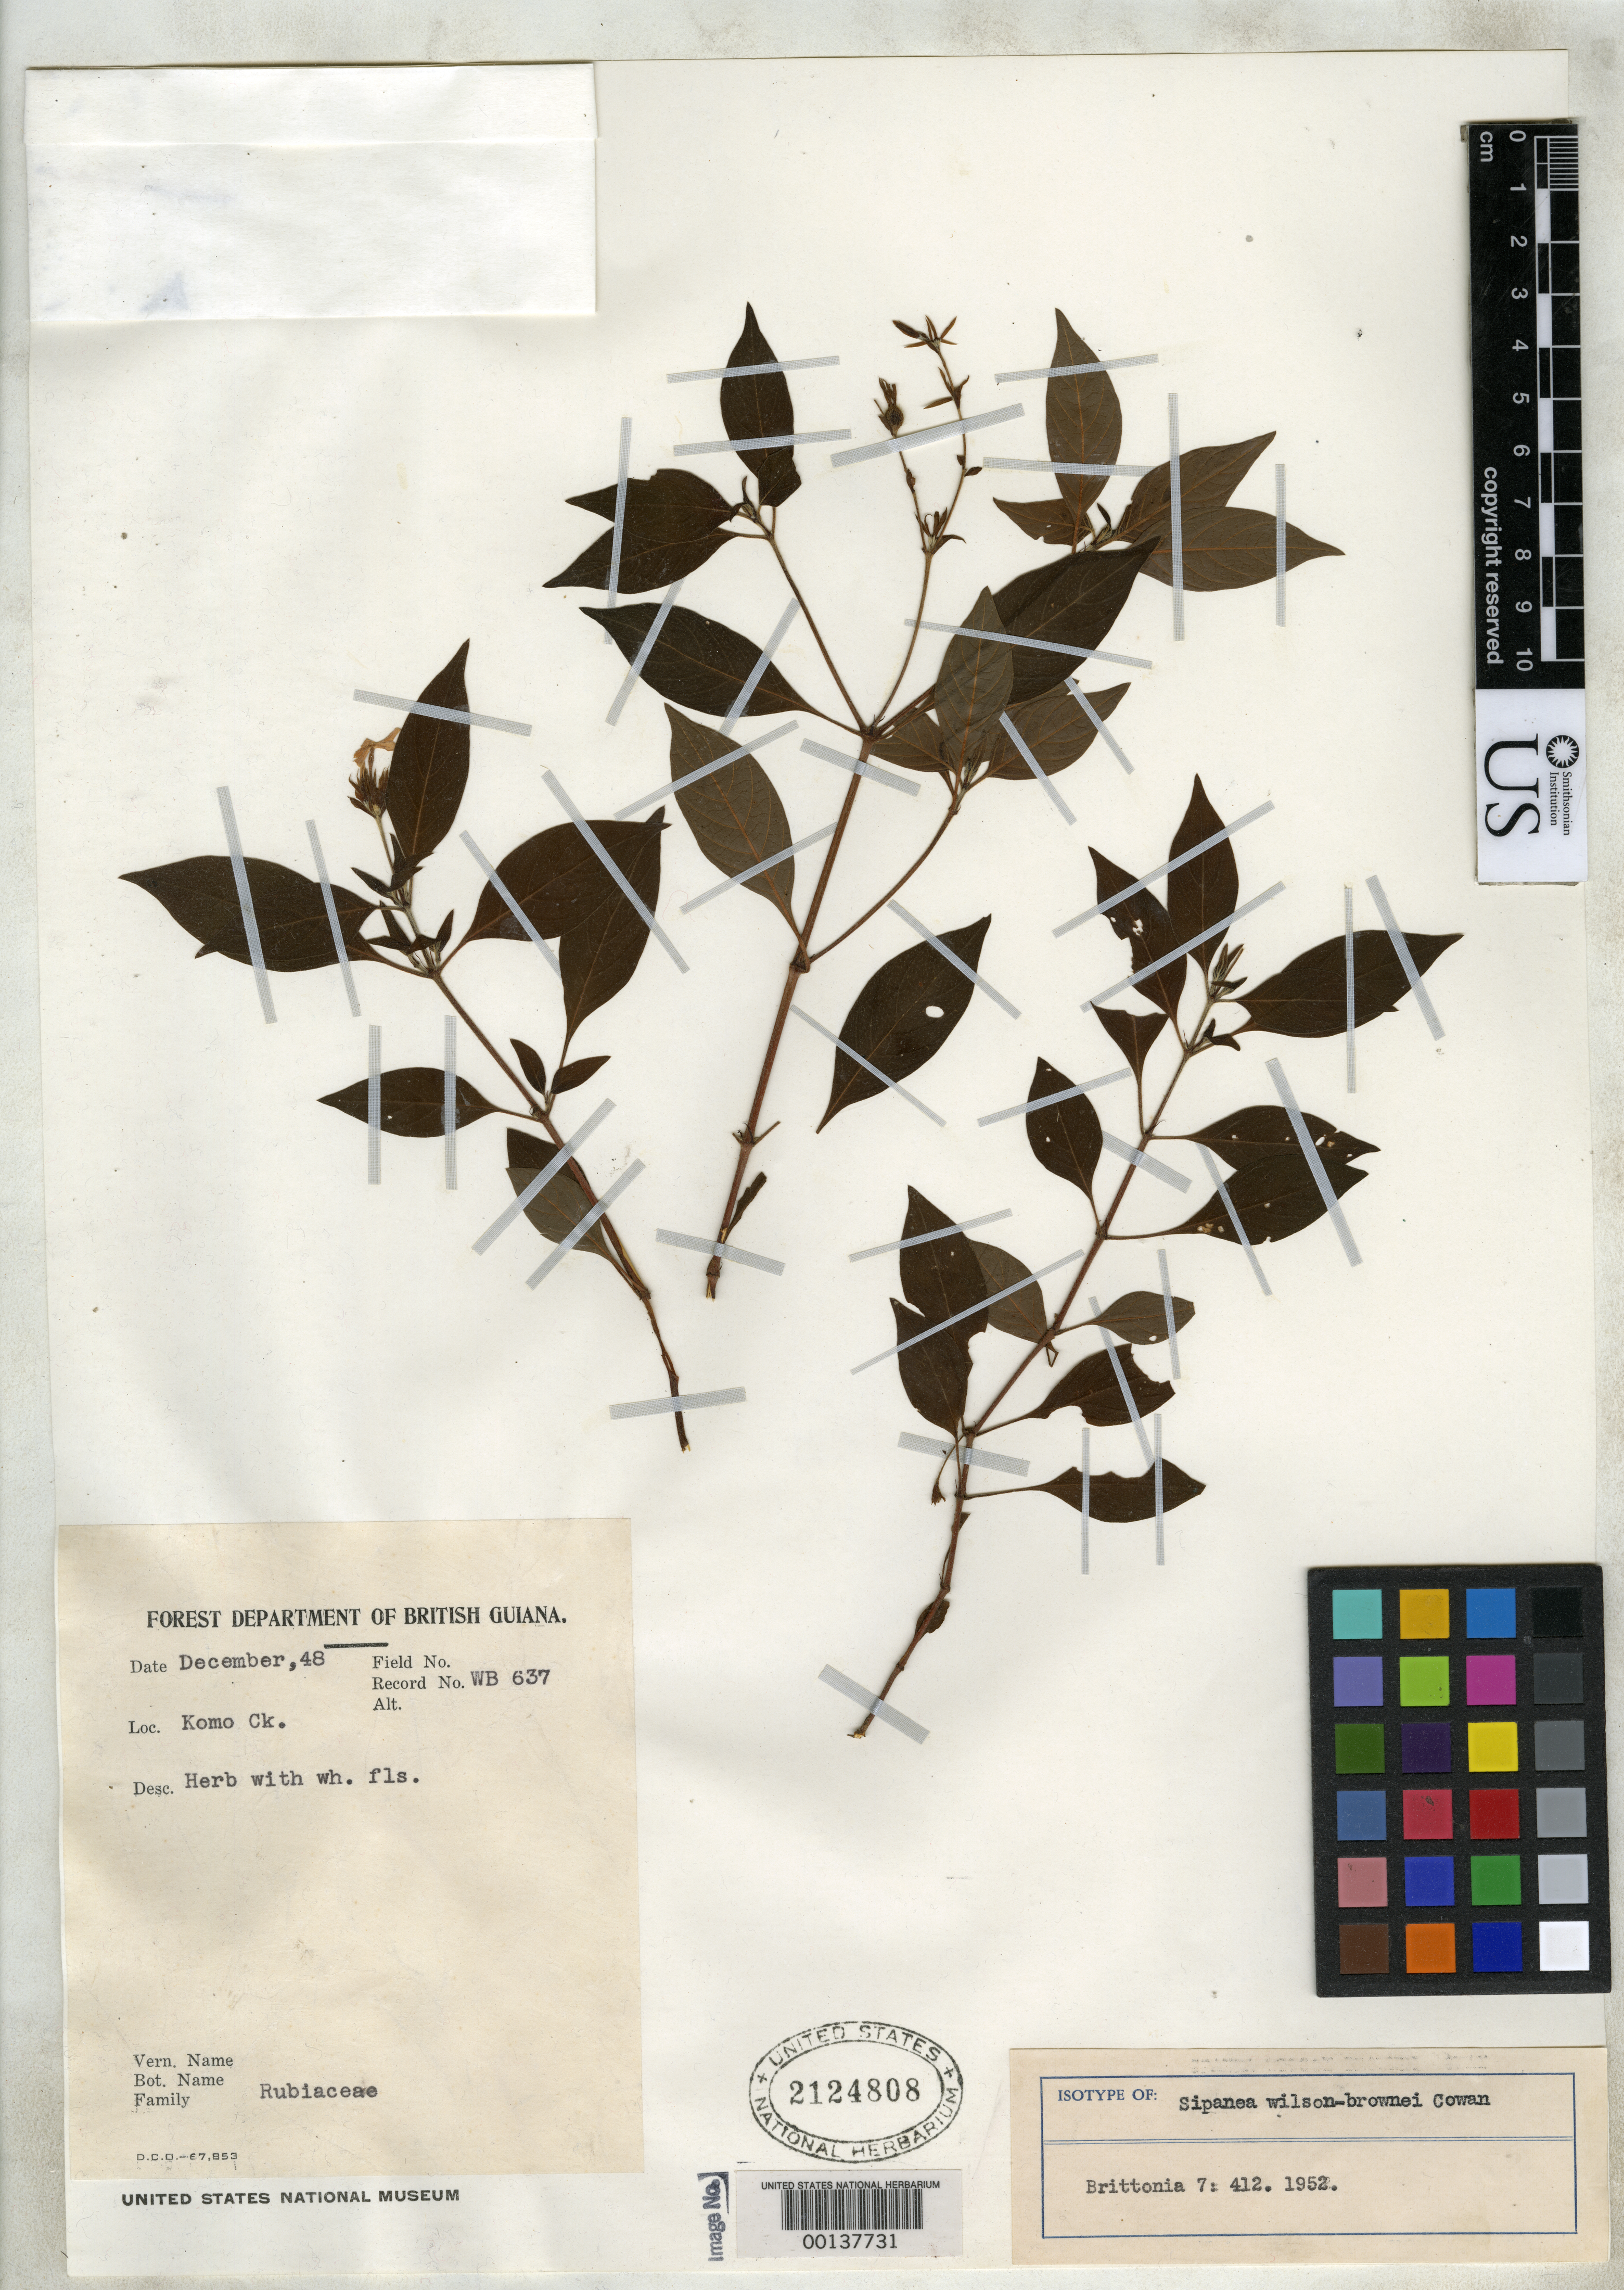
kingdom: Plantae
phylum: Tracheophyta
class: Magnoliopsida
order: Gentianales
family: Rubiaceae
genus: Sipanea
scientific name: Sipanea wilson-brownei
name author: R.S. Cowan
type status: Isotype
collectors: S. J. Wilson-Browne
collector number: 637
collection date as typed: Dec 1948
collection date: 1948-12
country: Guyana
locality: Komo Creek.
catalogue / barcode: US 2124808